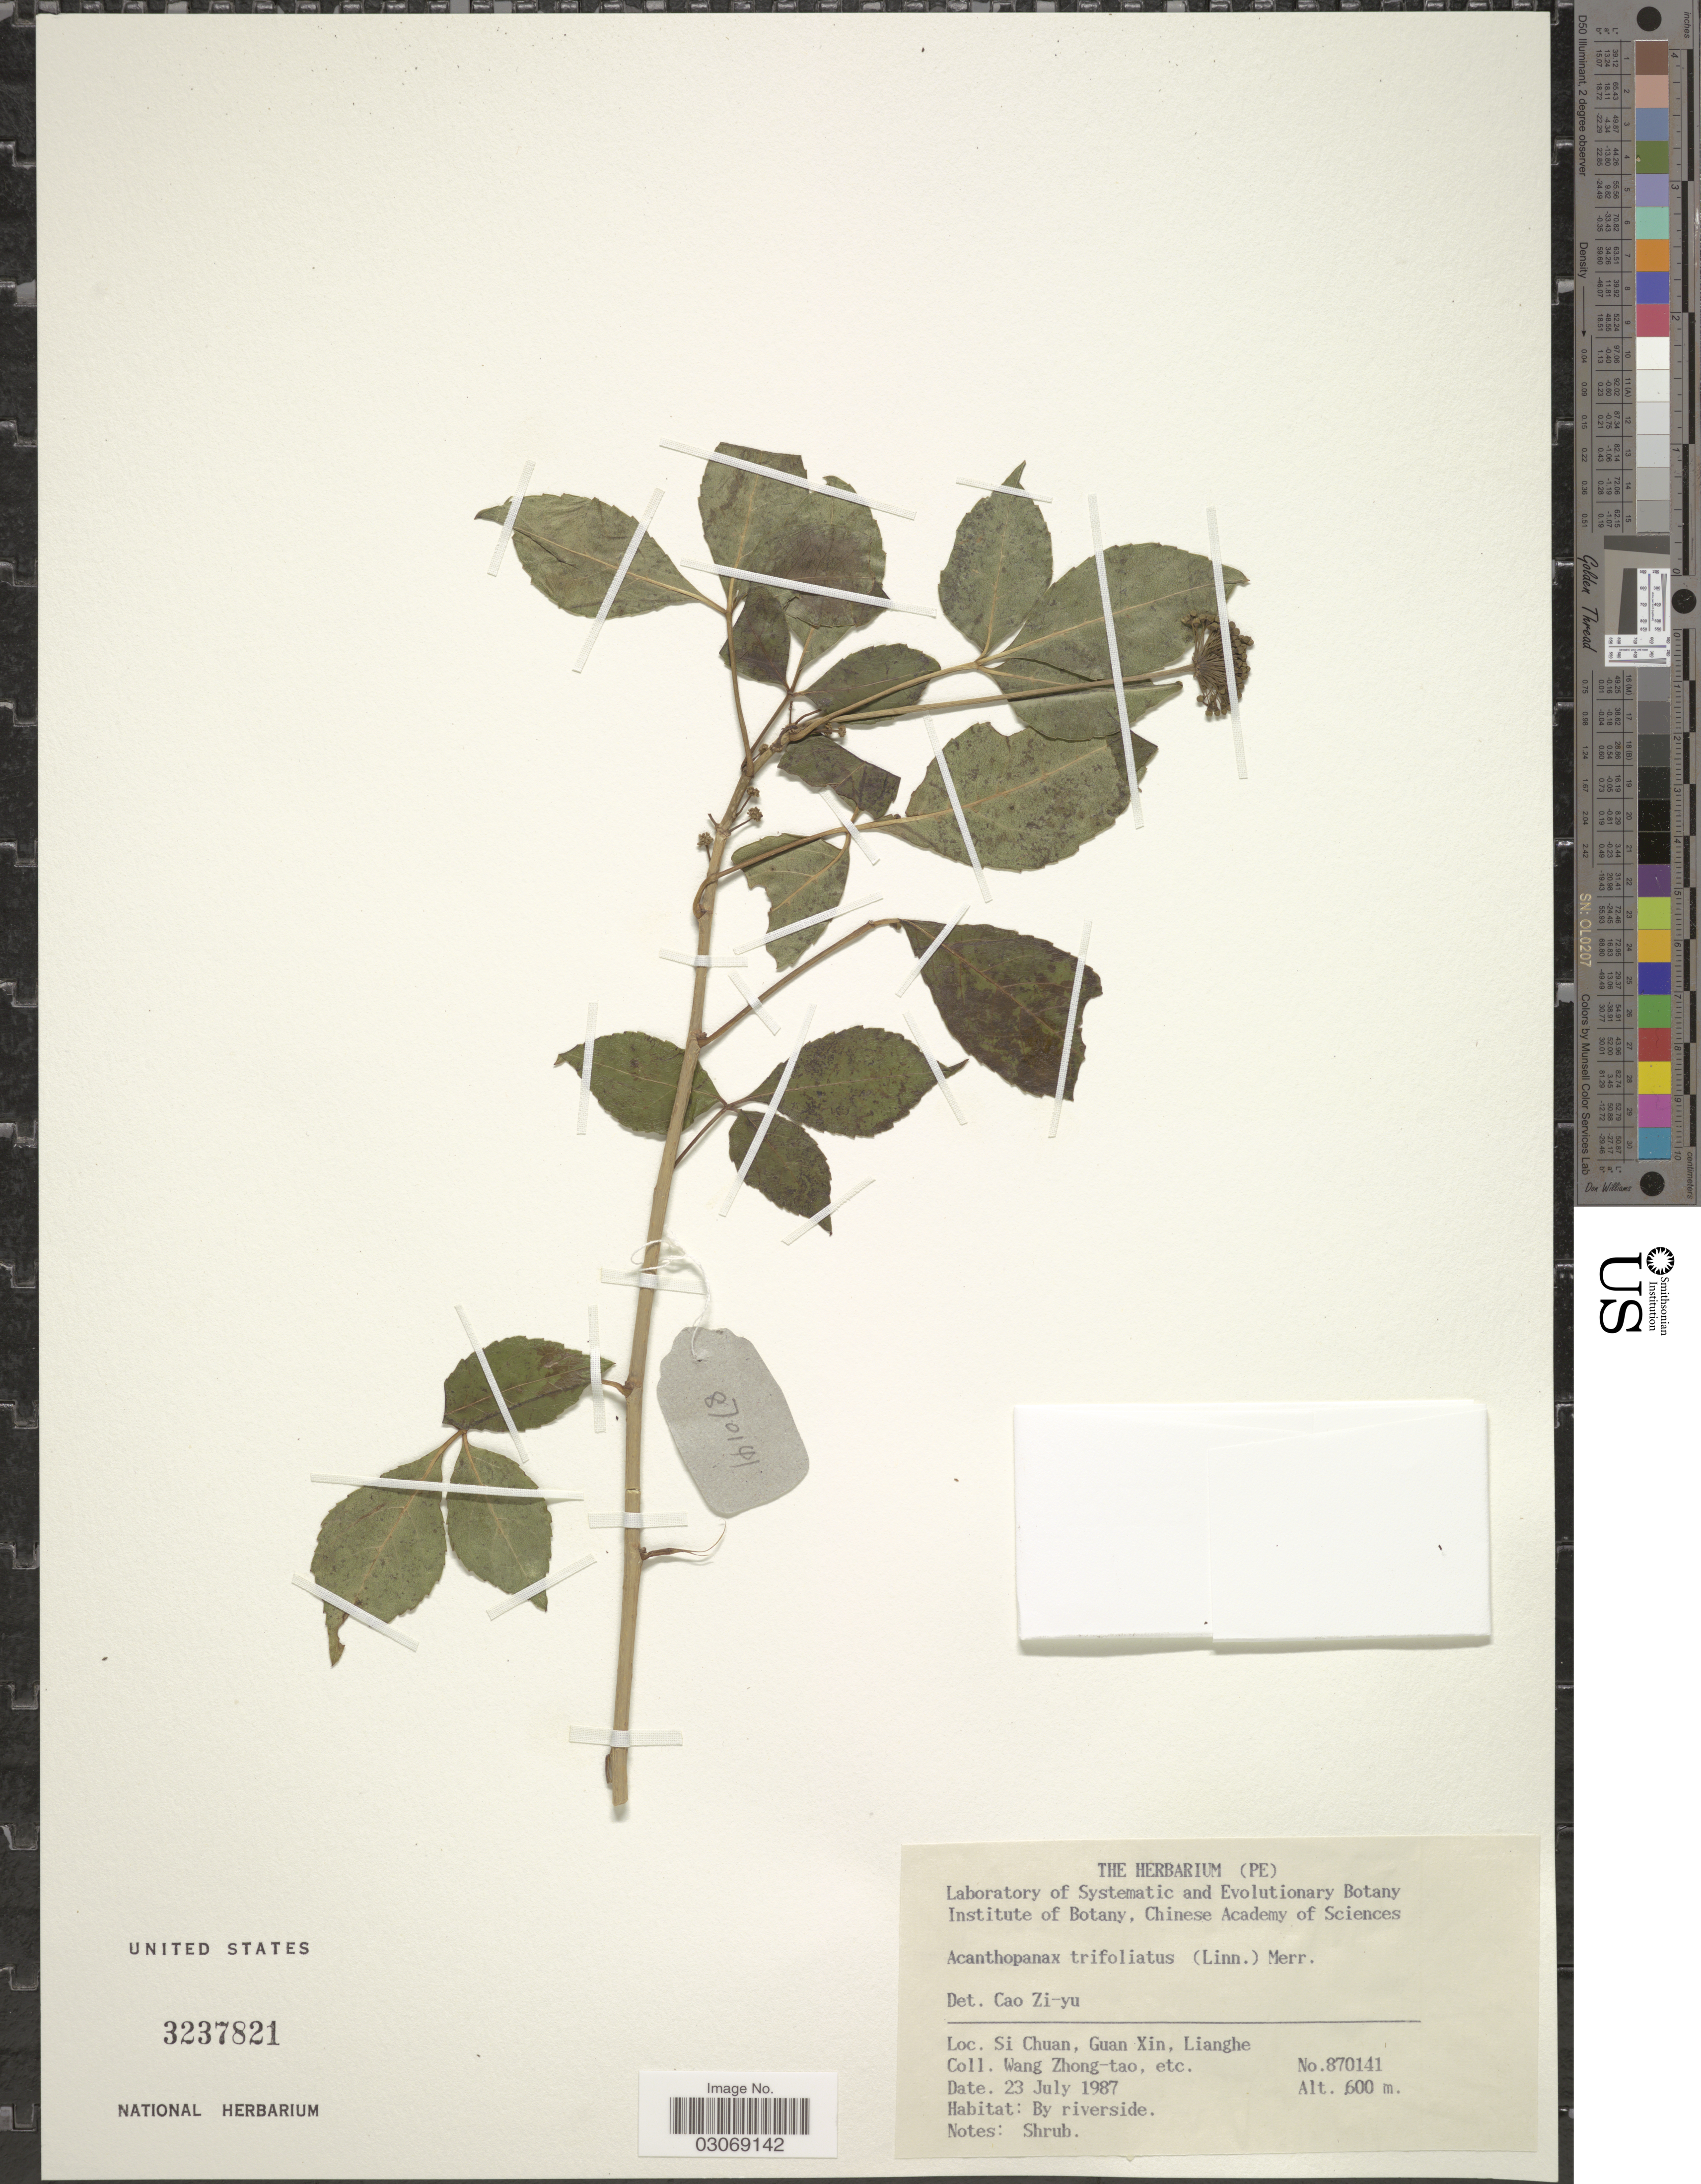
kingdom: Plantae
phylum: Tracheophyta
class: Magnoliopsida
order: Apiales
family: Araliaceae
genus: Acanthopanax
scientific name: Acanthopanax trifoliatus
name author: (L.) Voss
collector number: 870141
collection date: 1987-07-23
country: China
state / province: Sichuan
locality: Si Chuan, Guan Xin, Lianghe. By riverside.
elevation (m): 600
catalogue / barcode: US 3237821